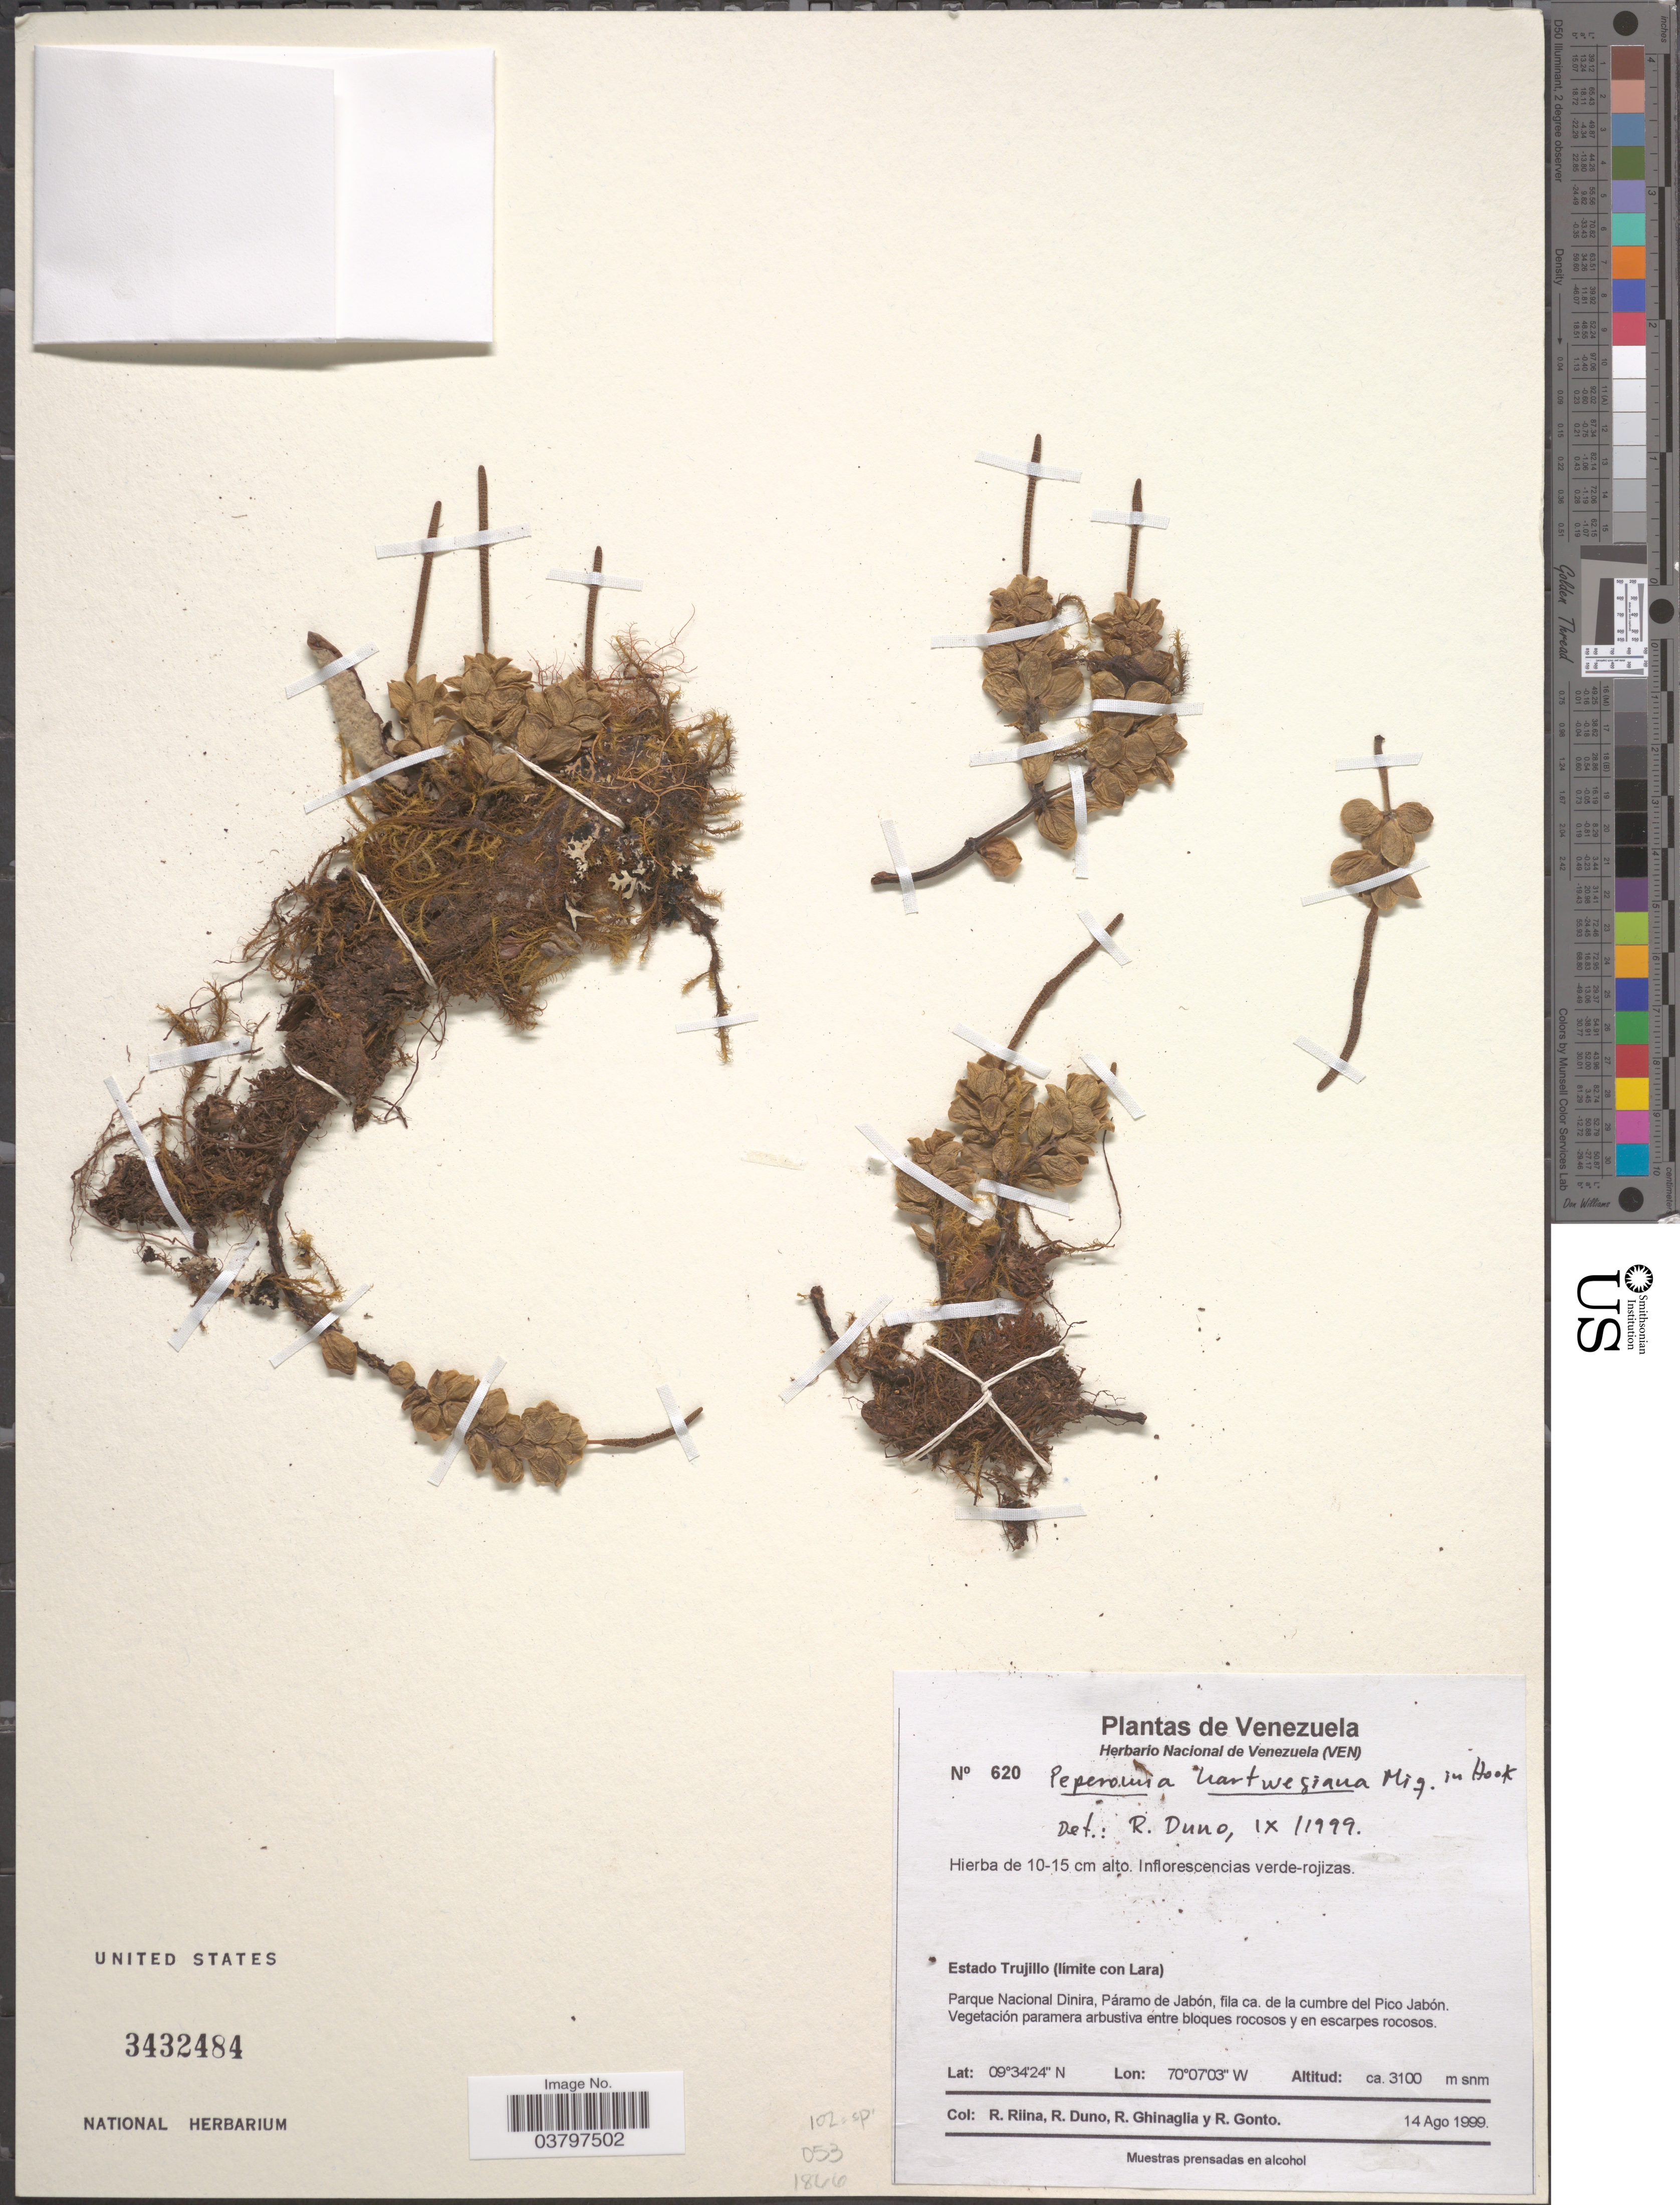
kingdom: Plantae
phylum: Tracheophyta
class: Magnoliopsida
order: Piperales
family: Piperaceae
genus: Peperomia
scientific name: Peperomia hartwegiana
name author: Miq.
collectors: R. Riina, R. Duno, R. Ghinaglia & R. Gonto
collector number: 620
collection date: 1999-08-14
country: Venezuela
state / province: Trujillo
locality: Estado Trujillo (límite con Lara) Parque Nacional Dinira, Páramo de Jabón, fila ca. de la cumbre del Pico Jabón.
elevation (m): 3100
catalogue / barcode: US 3432484